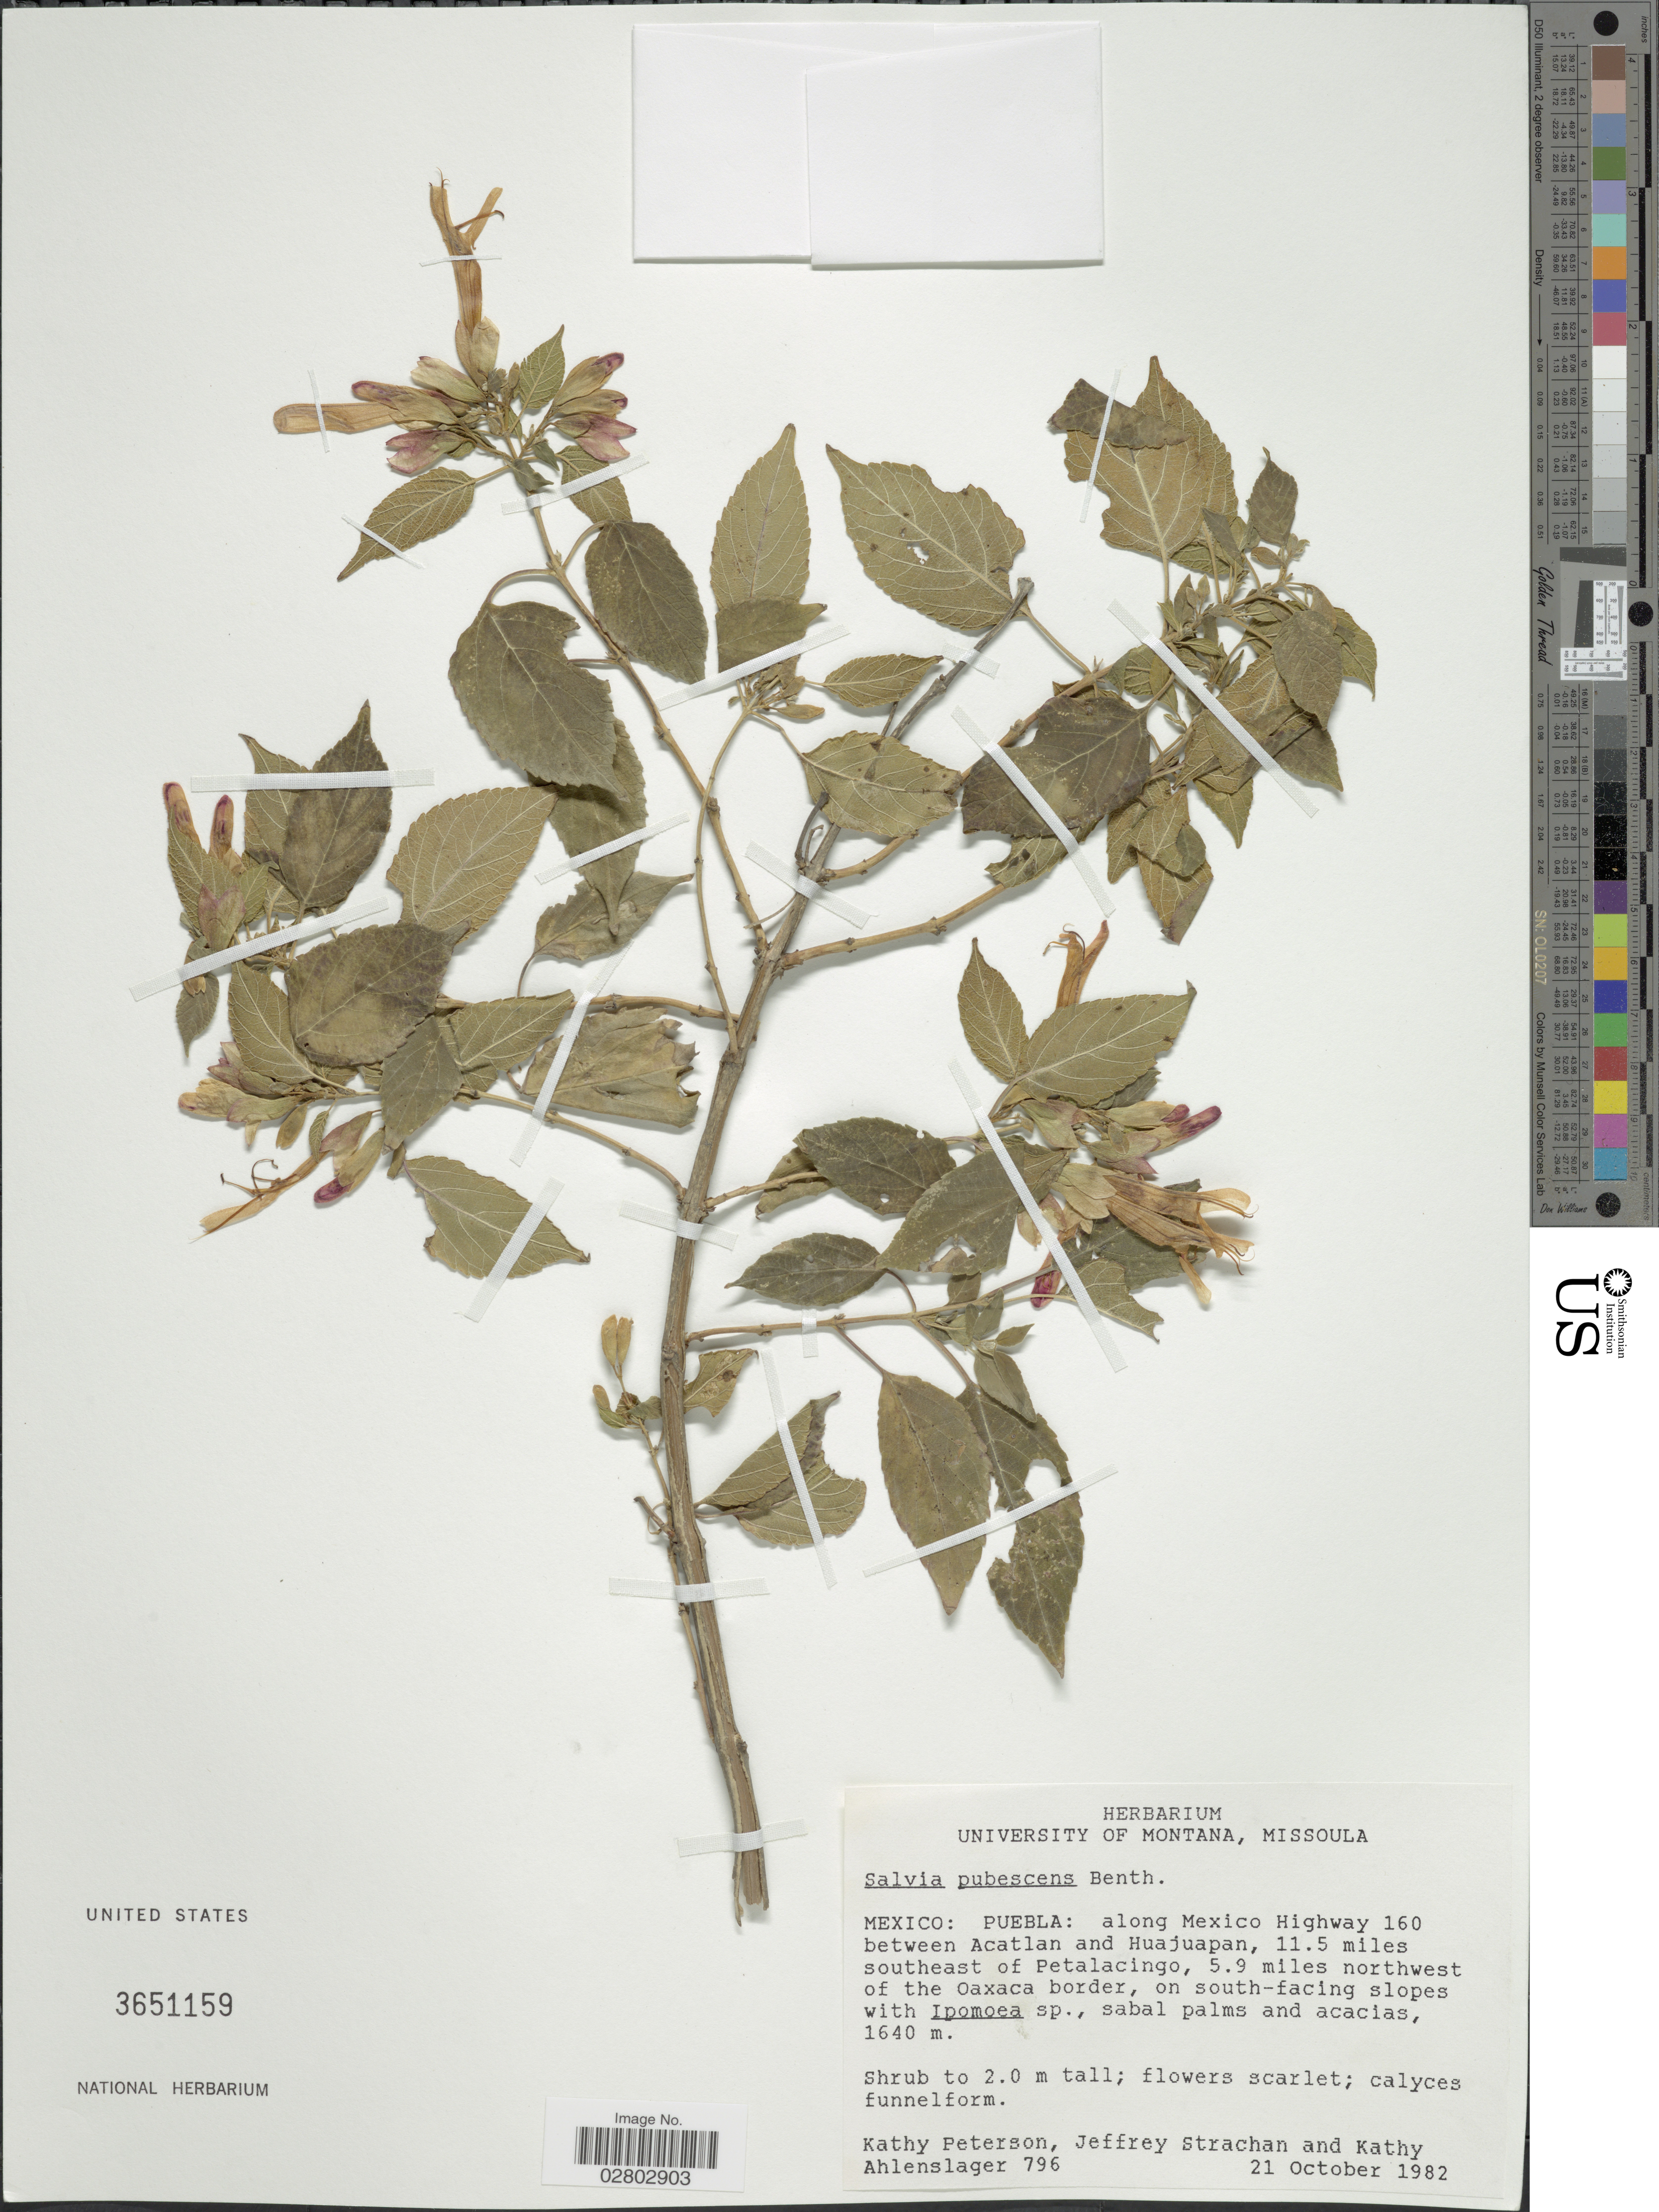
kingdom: Plantae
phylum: Tracheophyta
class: Magnoliopsida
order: Lamiales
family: Lamiaceae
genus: Salvia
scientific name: Salvia pubescens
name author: Benth.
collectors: K. Peterson, J. Strachan & K. Ahlenslager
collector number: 796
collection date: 1982-10-21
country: Mexico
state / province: Puebla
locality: Along Mexico Highway 160 between Acatlan and Huajuapan, 11.5 miles southeast of Petalacingo, 5.9 miles northwest of the Oaxaca border, on south-facing slopes.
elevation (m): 1640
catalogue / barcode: US 3651159